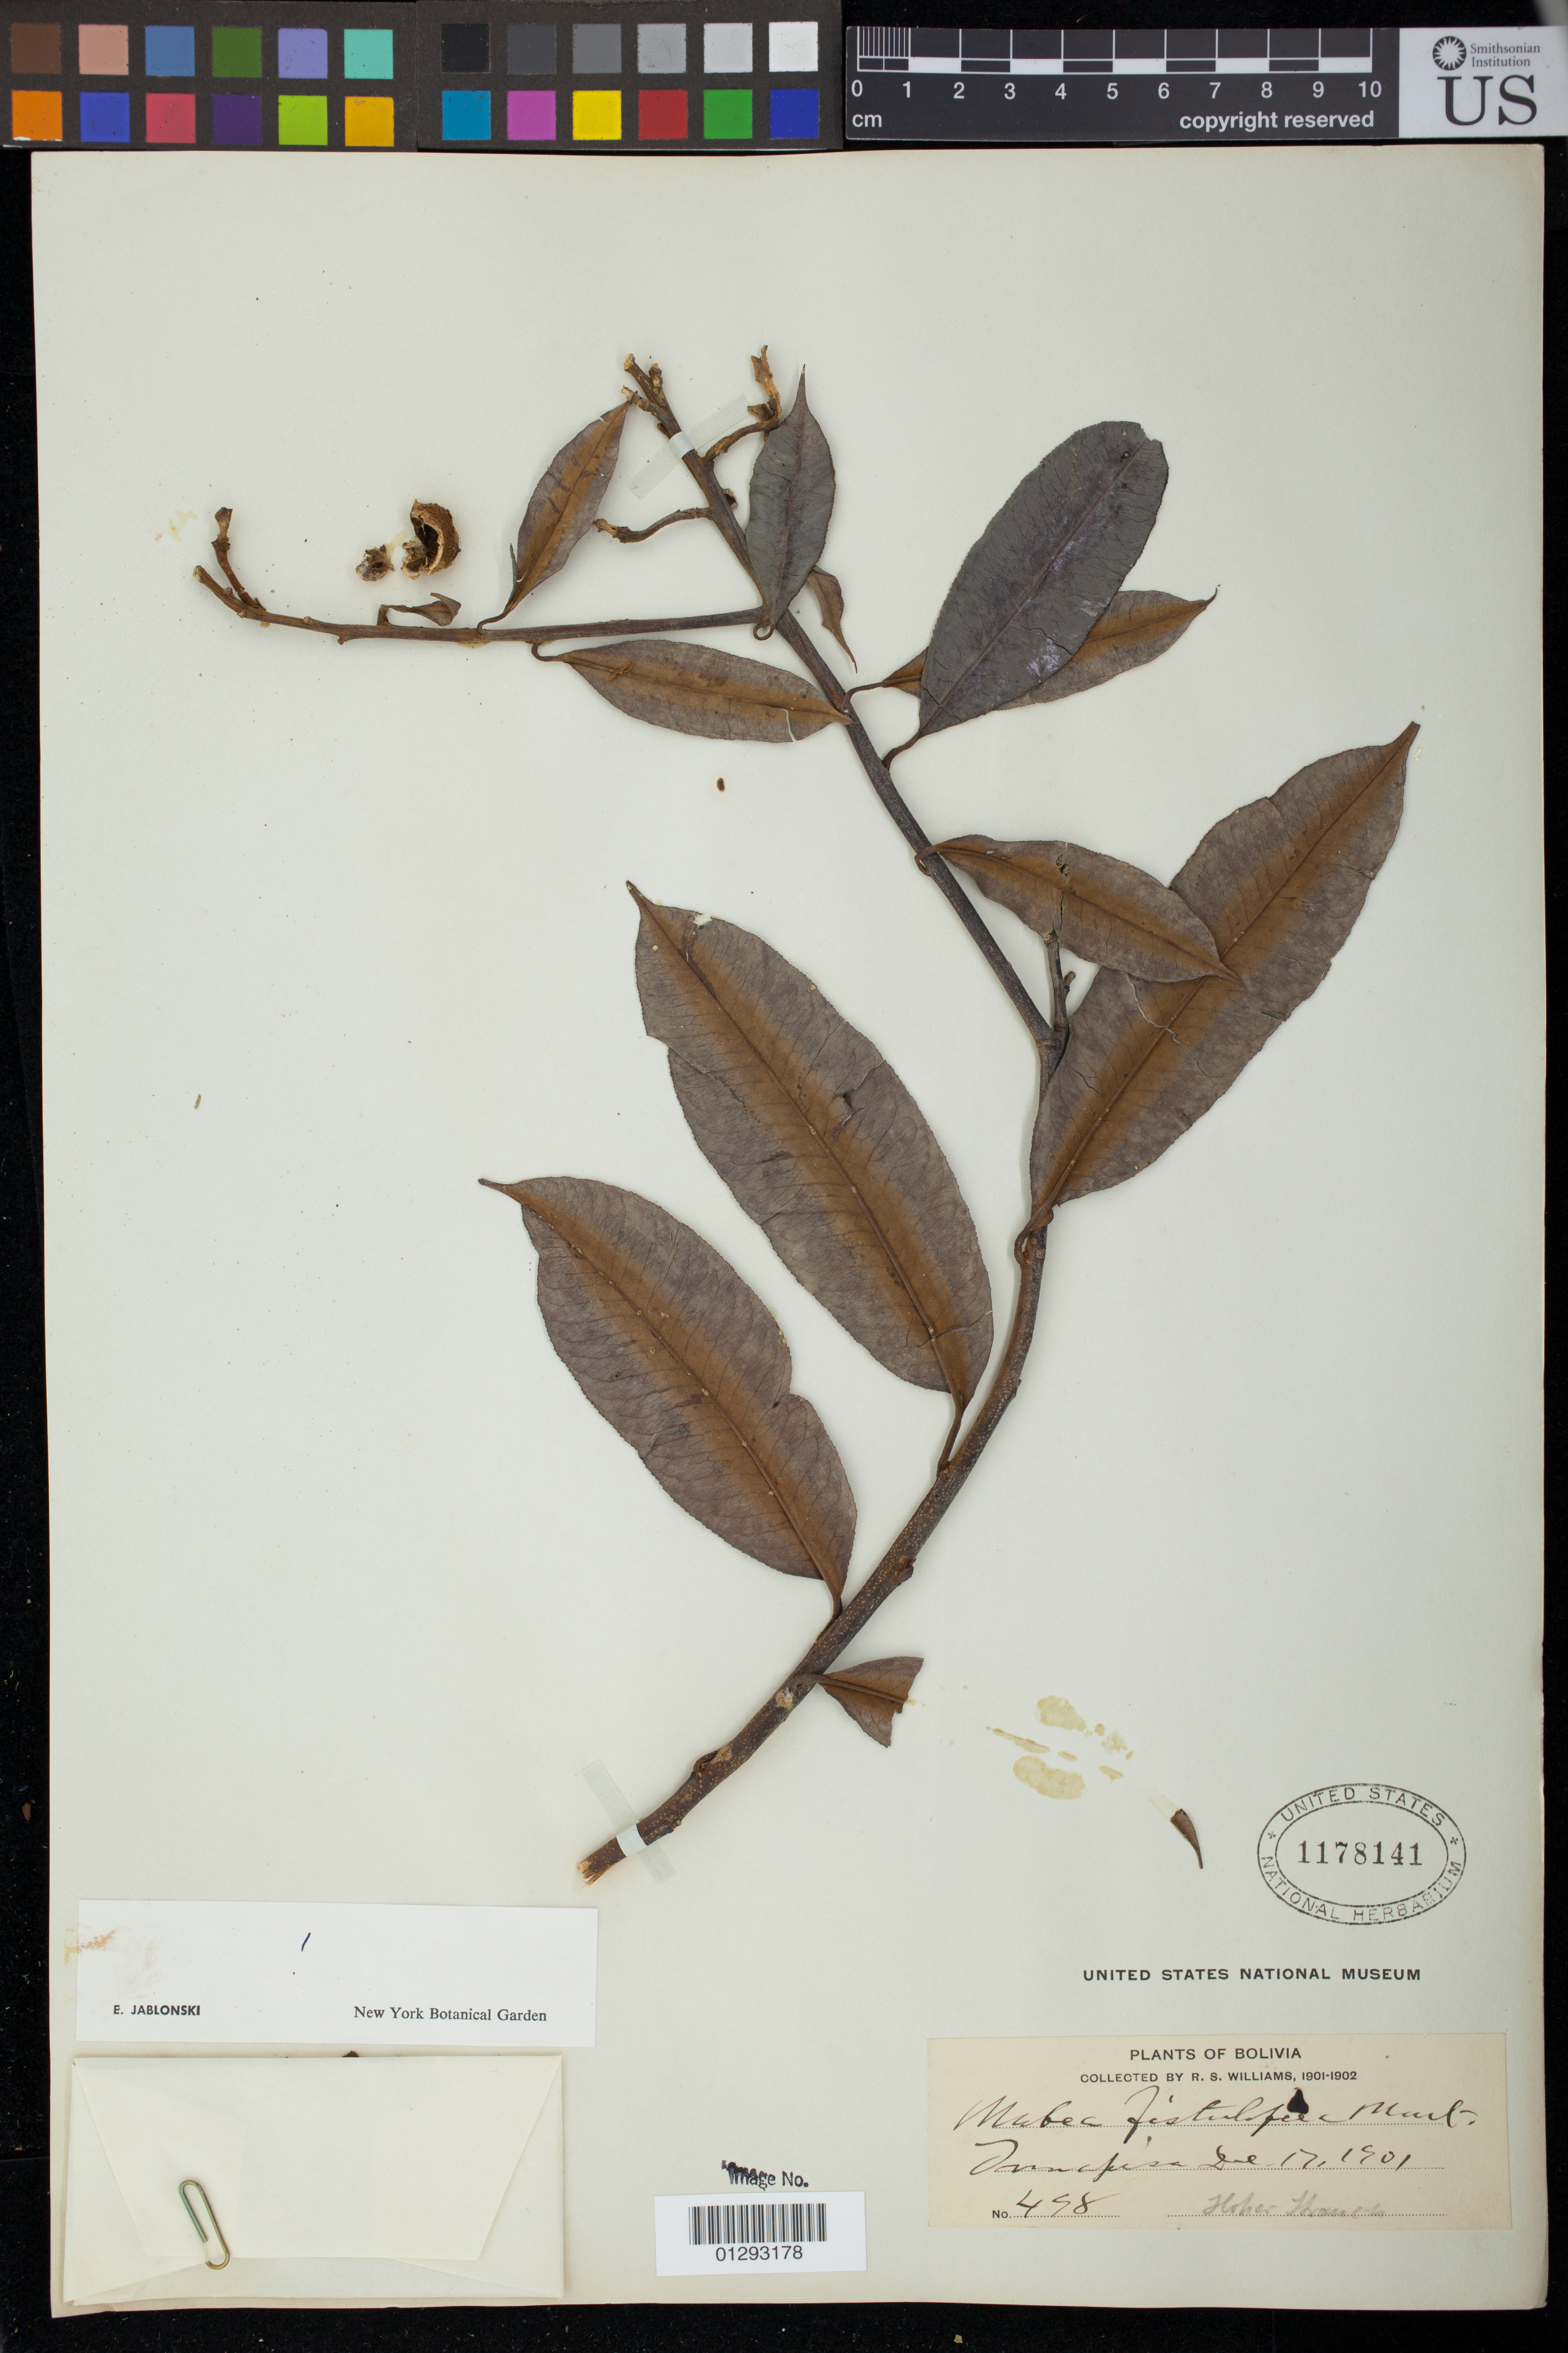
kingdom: Plantae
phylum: Tracheophyta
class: Magnoliopsida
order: Malpighiales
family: Euphorbiaceae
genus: Mabea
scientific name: Mabea fistulifera subsp. fistulifera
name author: Mart.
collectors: R. S. Williams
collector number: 498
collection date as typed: Dec. 17, 1901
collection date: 1901-12-17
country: Bolivia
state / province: La Paz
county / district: Iturralde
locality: Tumupasa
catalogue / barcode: US 1178141